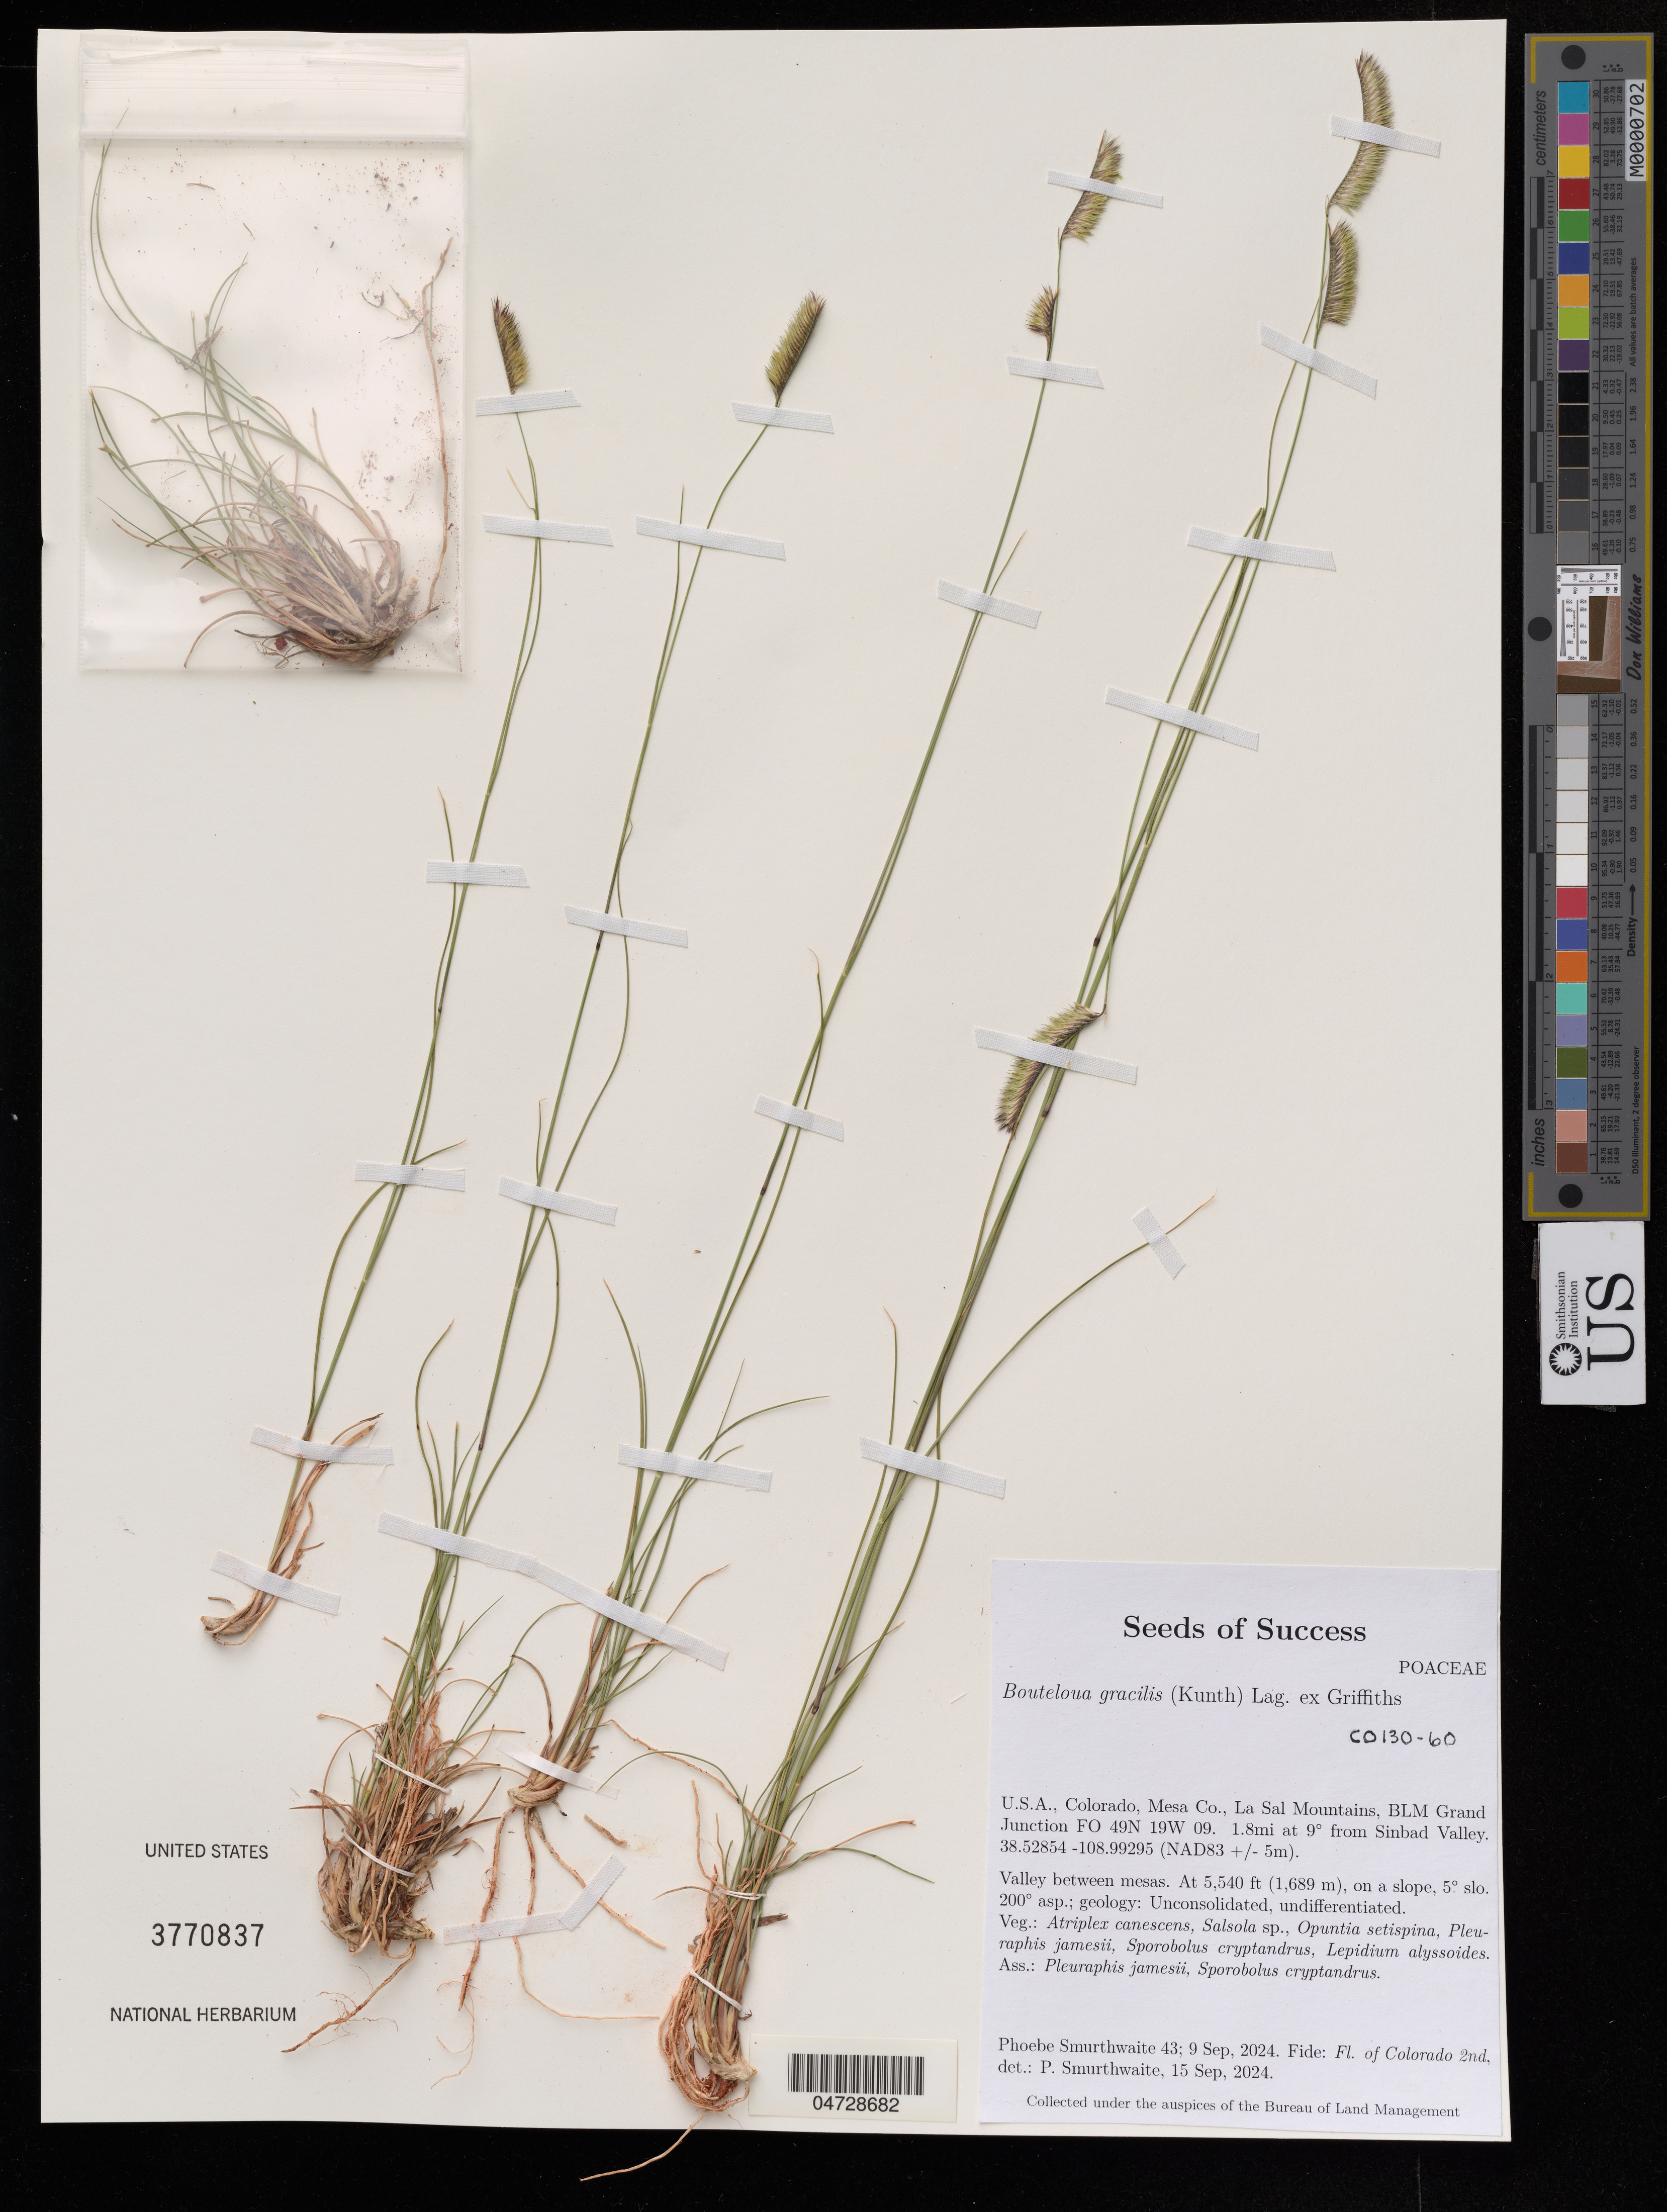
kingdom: Plantae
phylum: Tracheophyta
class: Liliopsida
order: Poales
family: Poaceae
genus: Bouteloua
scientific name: Bouteloua gracilis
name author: (Kunth) Lag. ex Griffiths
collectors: P. Smurthwaite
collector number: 43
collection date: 2024-09-09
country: United States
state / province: Colorado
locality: Mesa Co. La Sal Mountains, BLM Grand Junction FO 49N 19W 9. 1.8 mi at 9° from Sinbad Valley.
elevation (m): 1689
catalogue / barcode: US 3770837